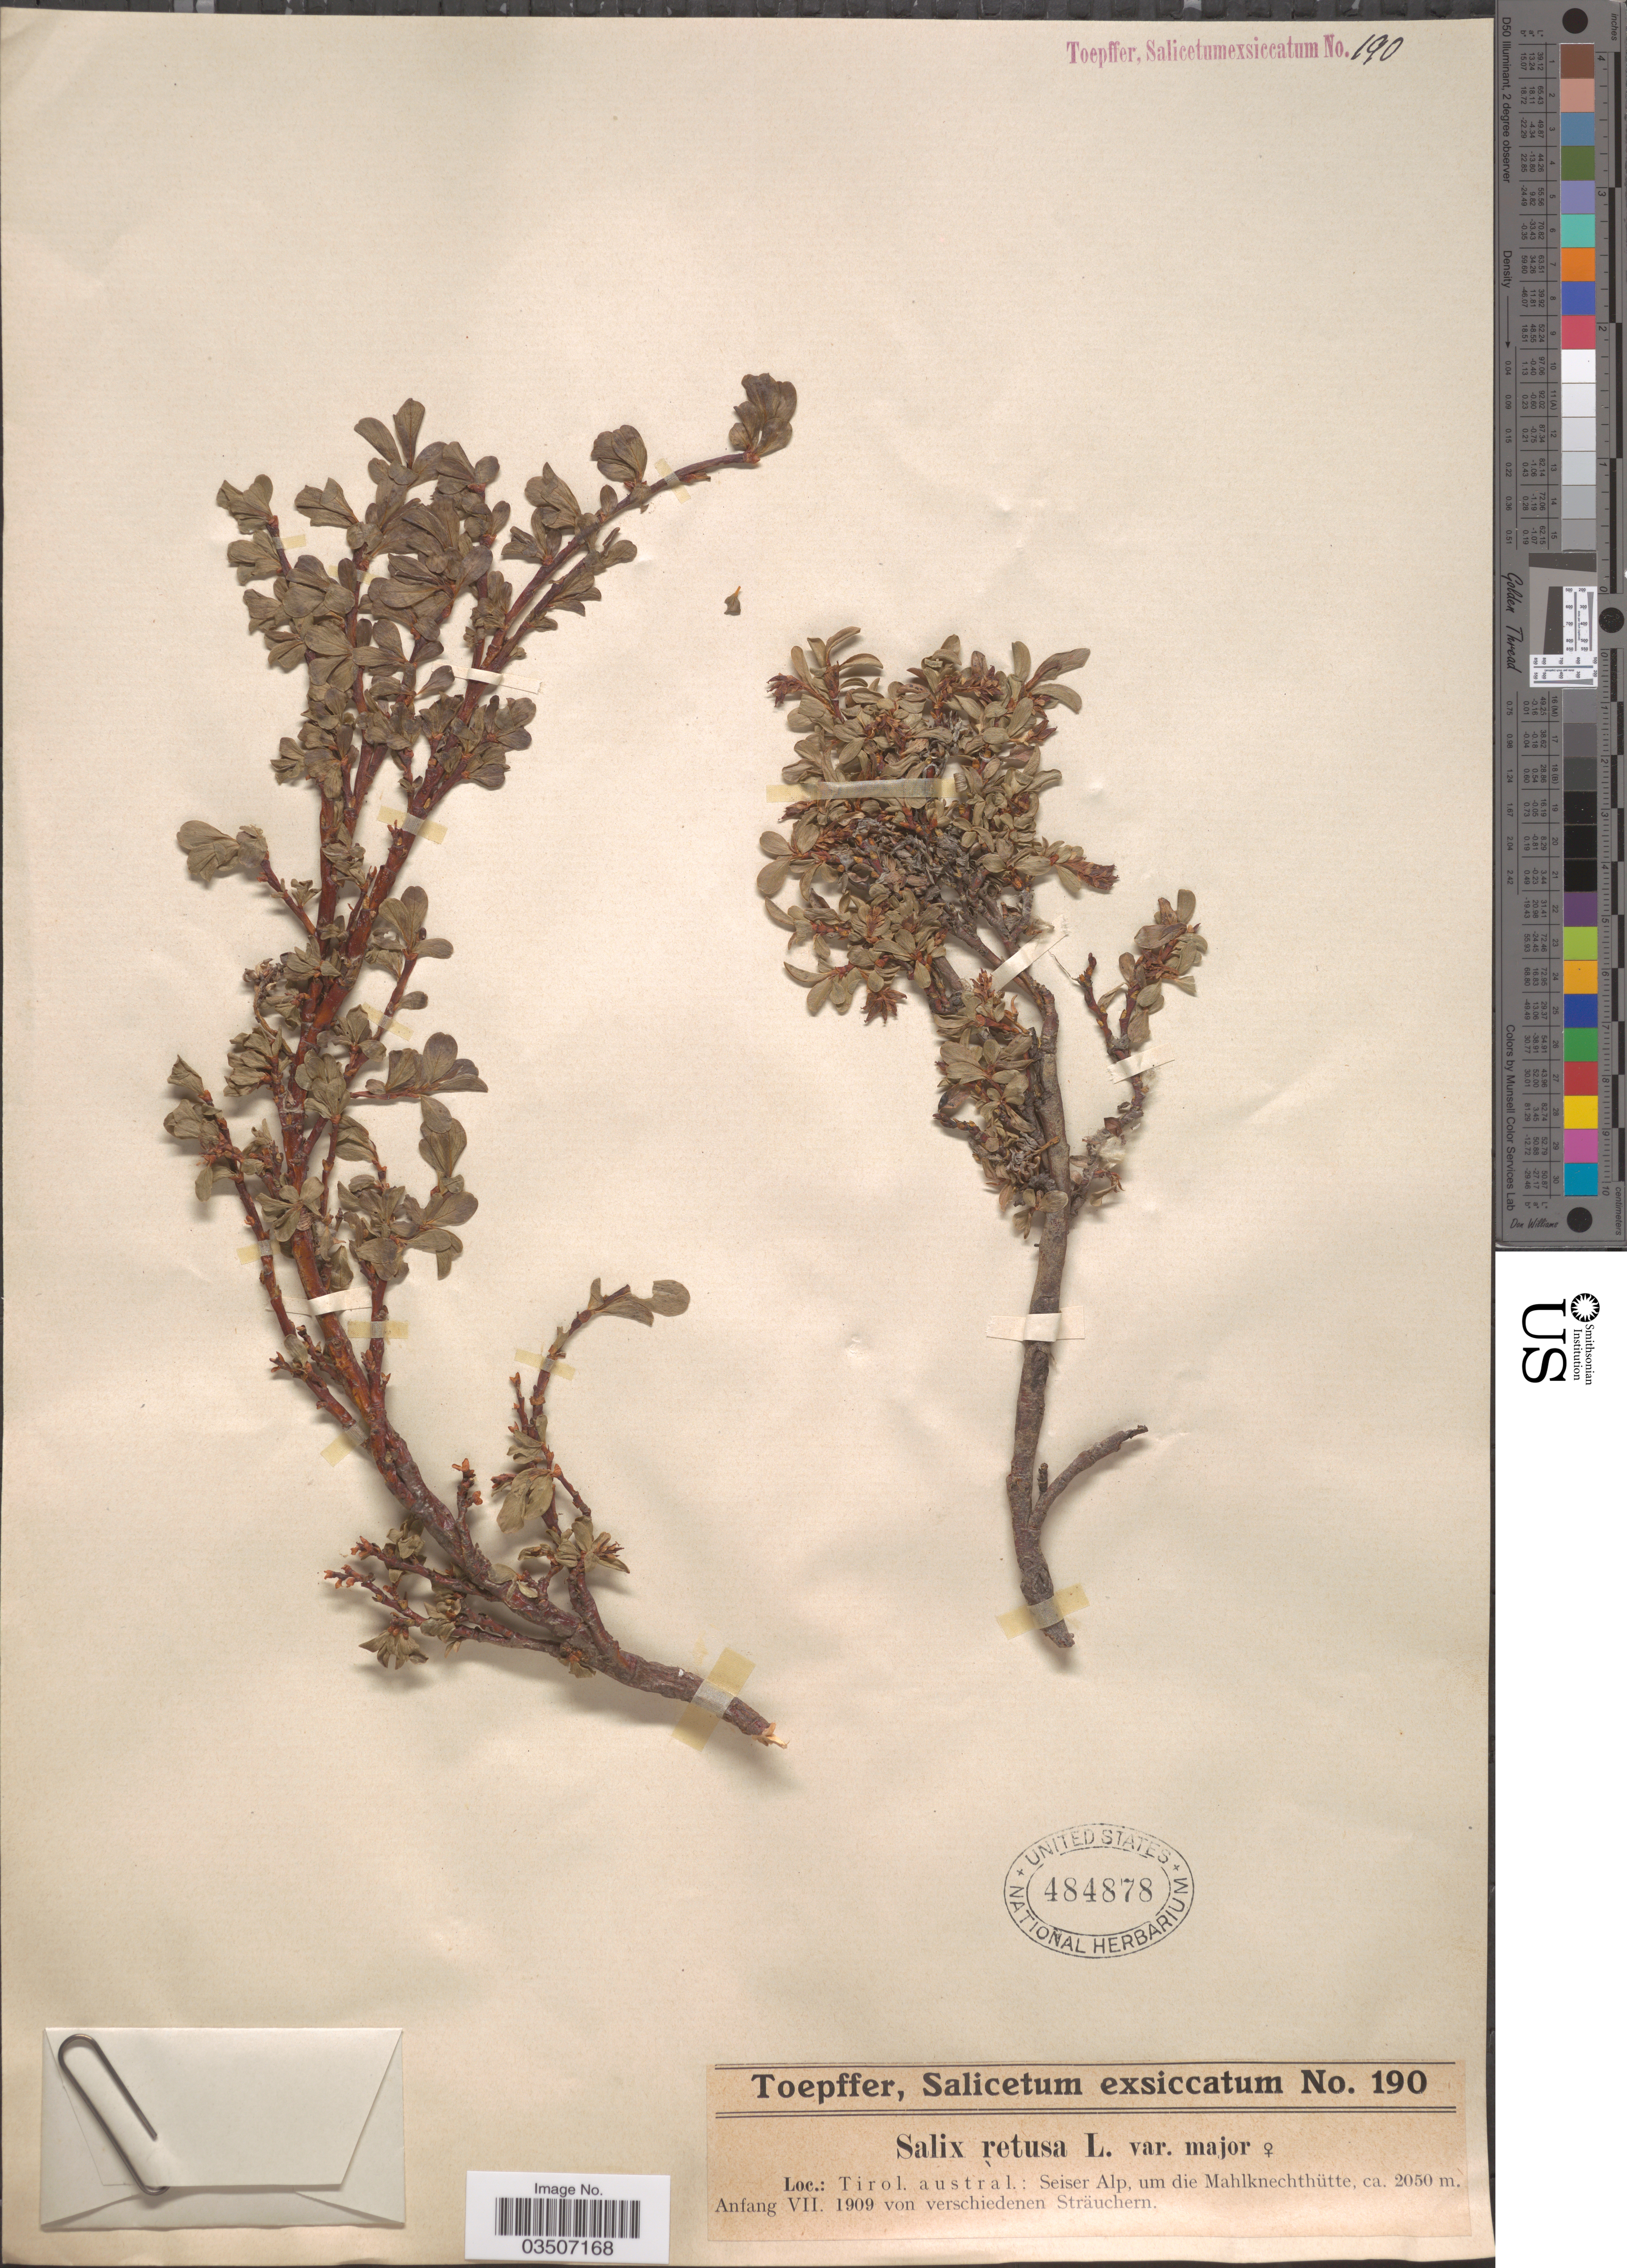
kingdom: Plantae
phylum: Tracheophyta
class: Magnoliopsida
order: Malpighiales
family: Salicaceae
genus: Salix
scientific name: Salix retusa var. major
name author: Koch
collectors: A. Toepffer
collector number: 190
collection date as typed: Anfang VII 1909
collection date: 1909-07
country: Austria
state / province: Styria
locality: Tirol. austral.: Seiser Alp, um die Mahlknechthütte.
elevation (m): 2050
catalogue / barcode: US 484878